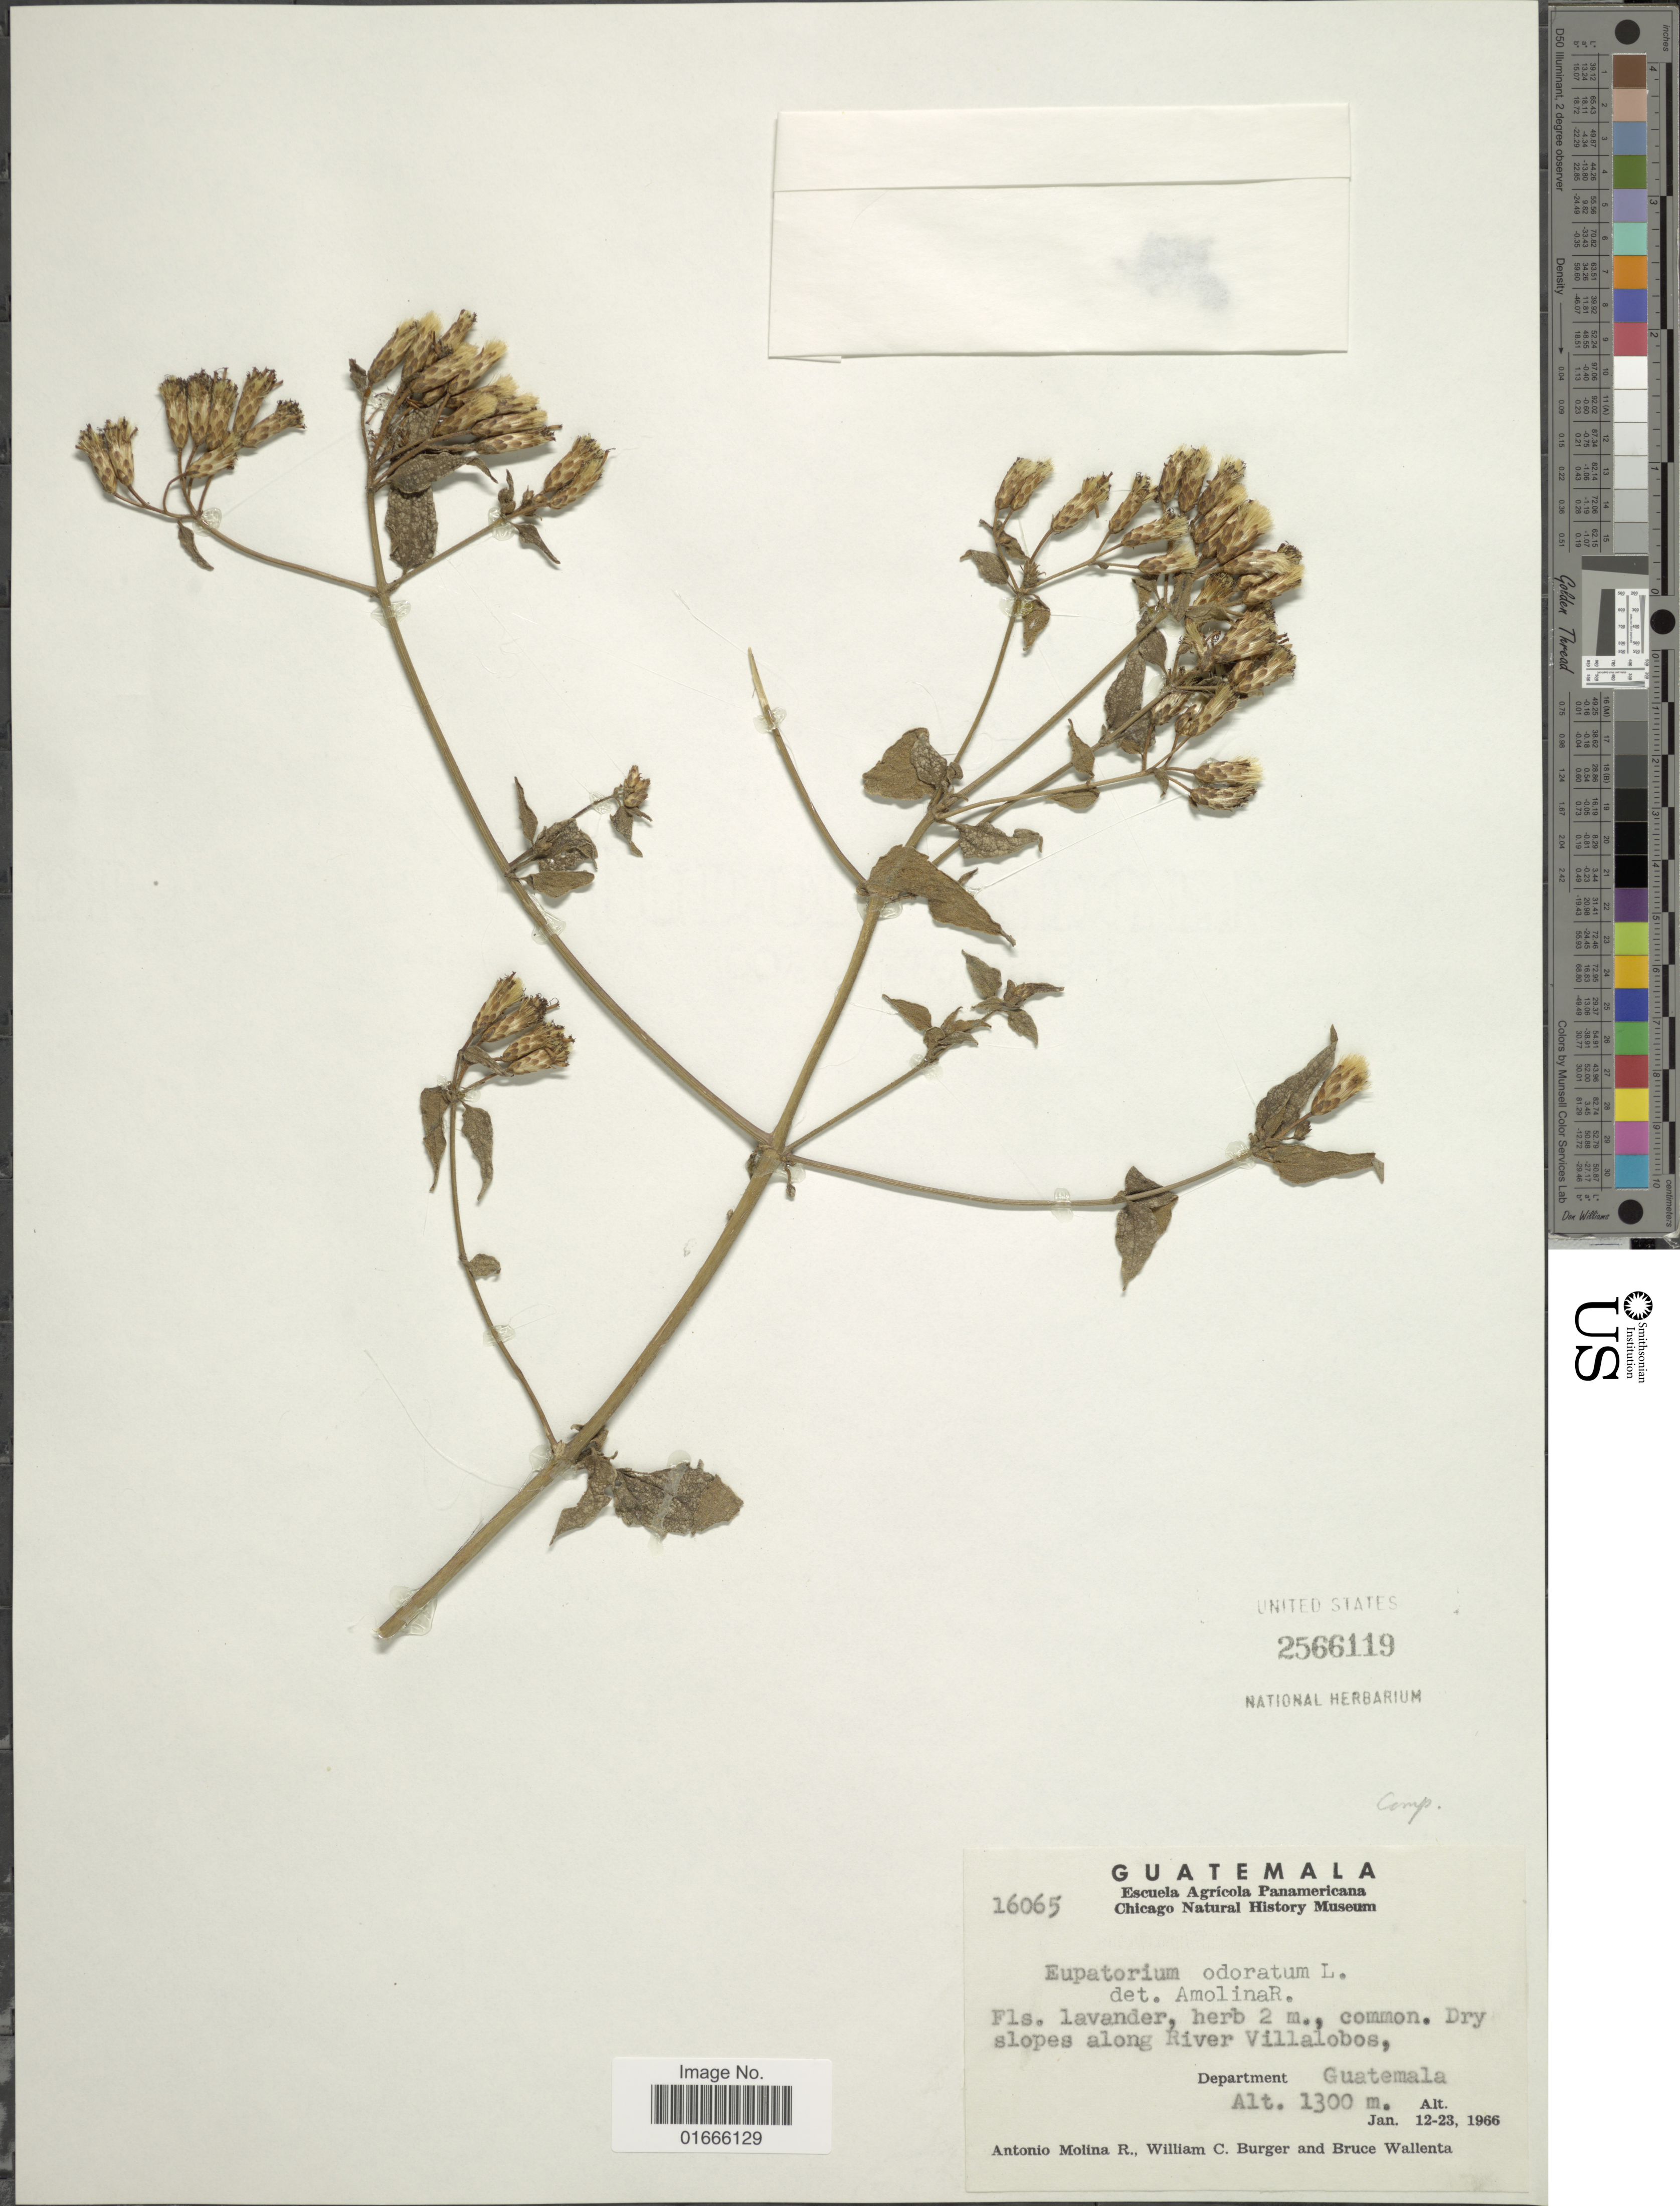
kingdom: Plantae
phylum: Tracheophyta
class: Magnoliopsida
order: Asterales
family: Asteraceae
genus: Chromolaena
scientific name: Chromolaena odorata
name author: (L.) R.M. King & H. Rob.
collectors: A. Molina R., W. Burger & B. Wallenta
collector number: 16065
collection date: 1966-01-12/1966-01-23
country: Guatemala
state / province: Guatemala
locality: Along River Villalobos, Department Guatemala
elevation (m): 1300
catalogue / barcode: US 2566119